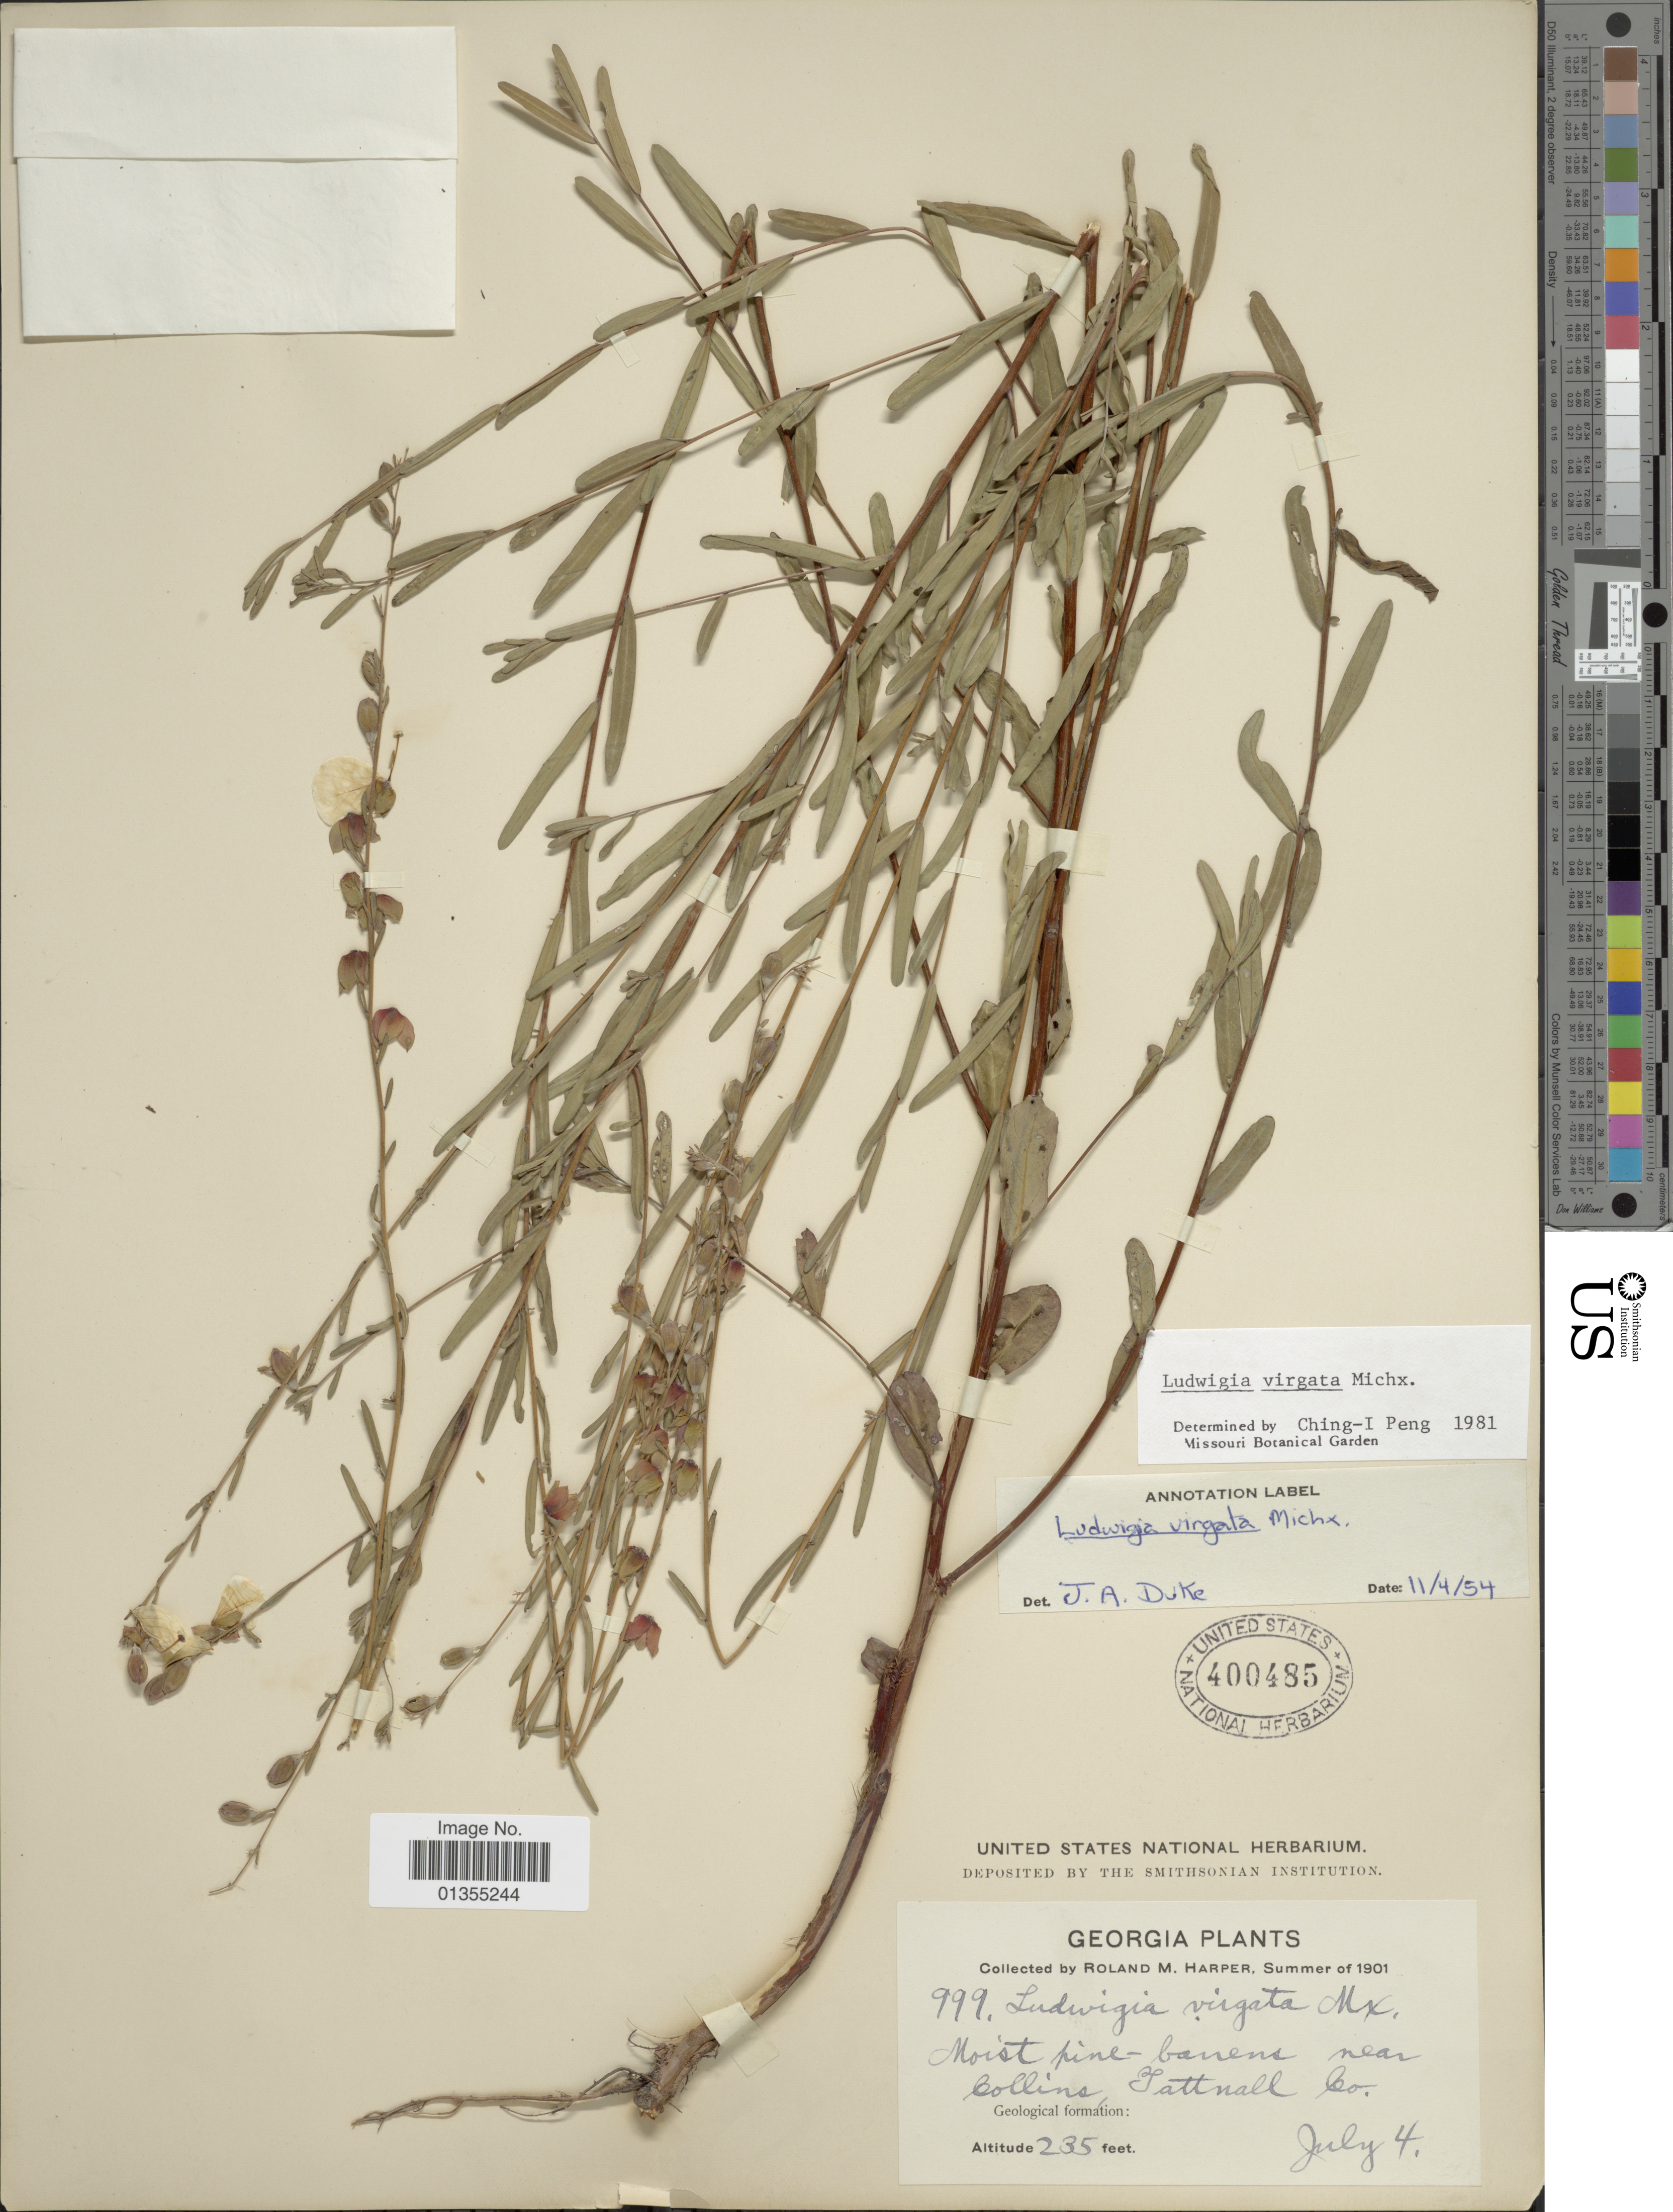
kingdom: Plantae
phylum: Tracheophyta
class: Magnoliopsida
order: Myrtales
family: Onagraceae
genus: Ludwigia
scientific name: Ludwigia virgata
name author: Michx.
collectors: R. M. Harper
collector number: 999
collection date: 1901-07-04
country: United States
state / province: Georgia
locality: Near Collins, Tattnall Co.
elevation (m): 72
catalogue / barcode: US 400485